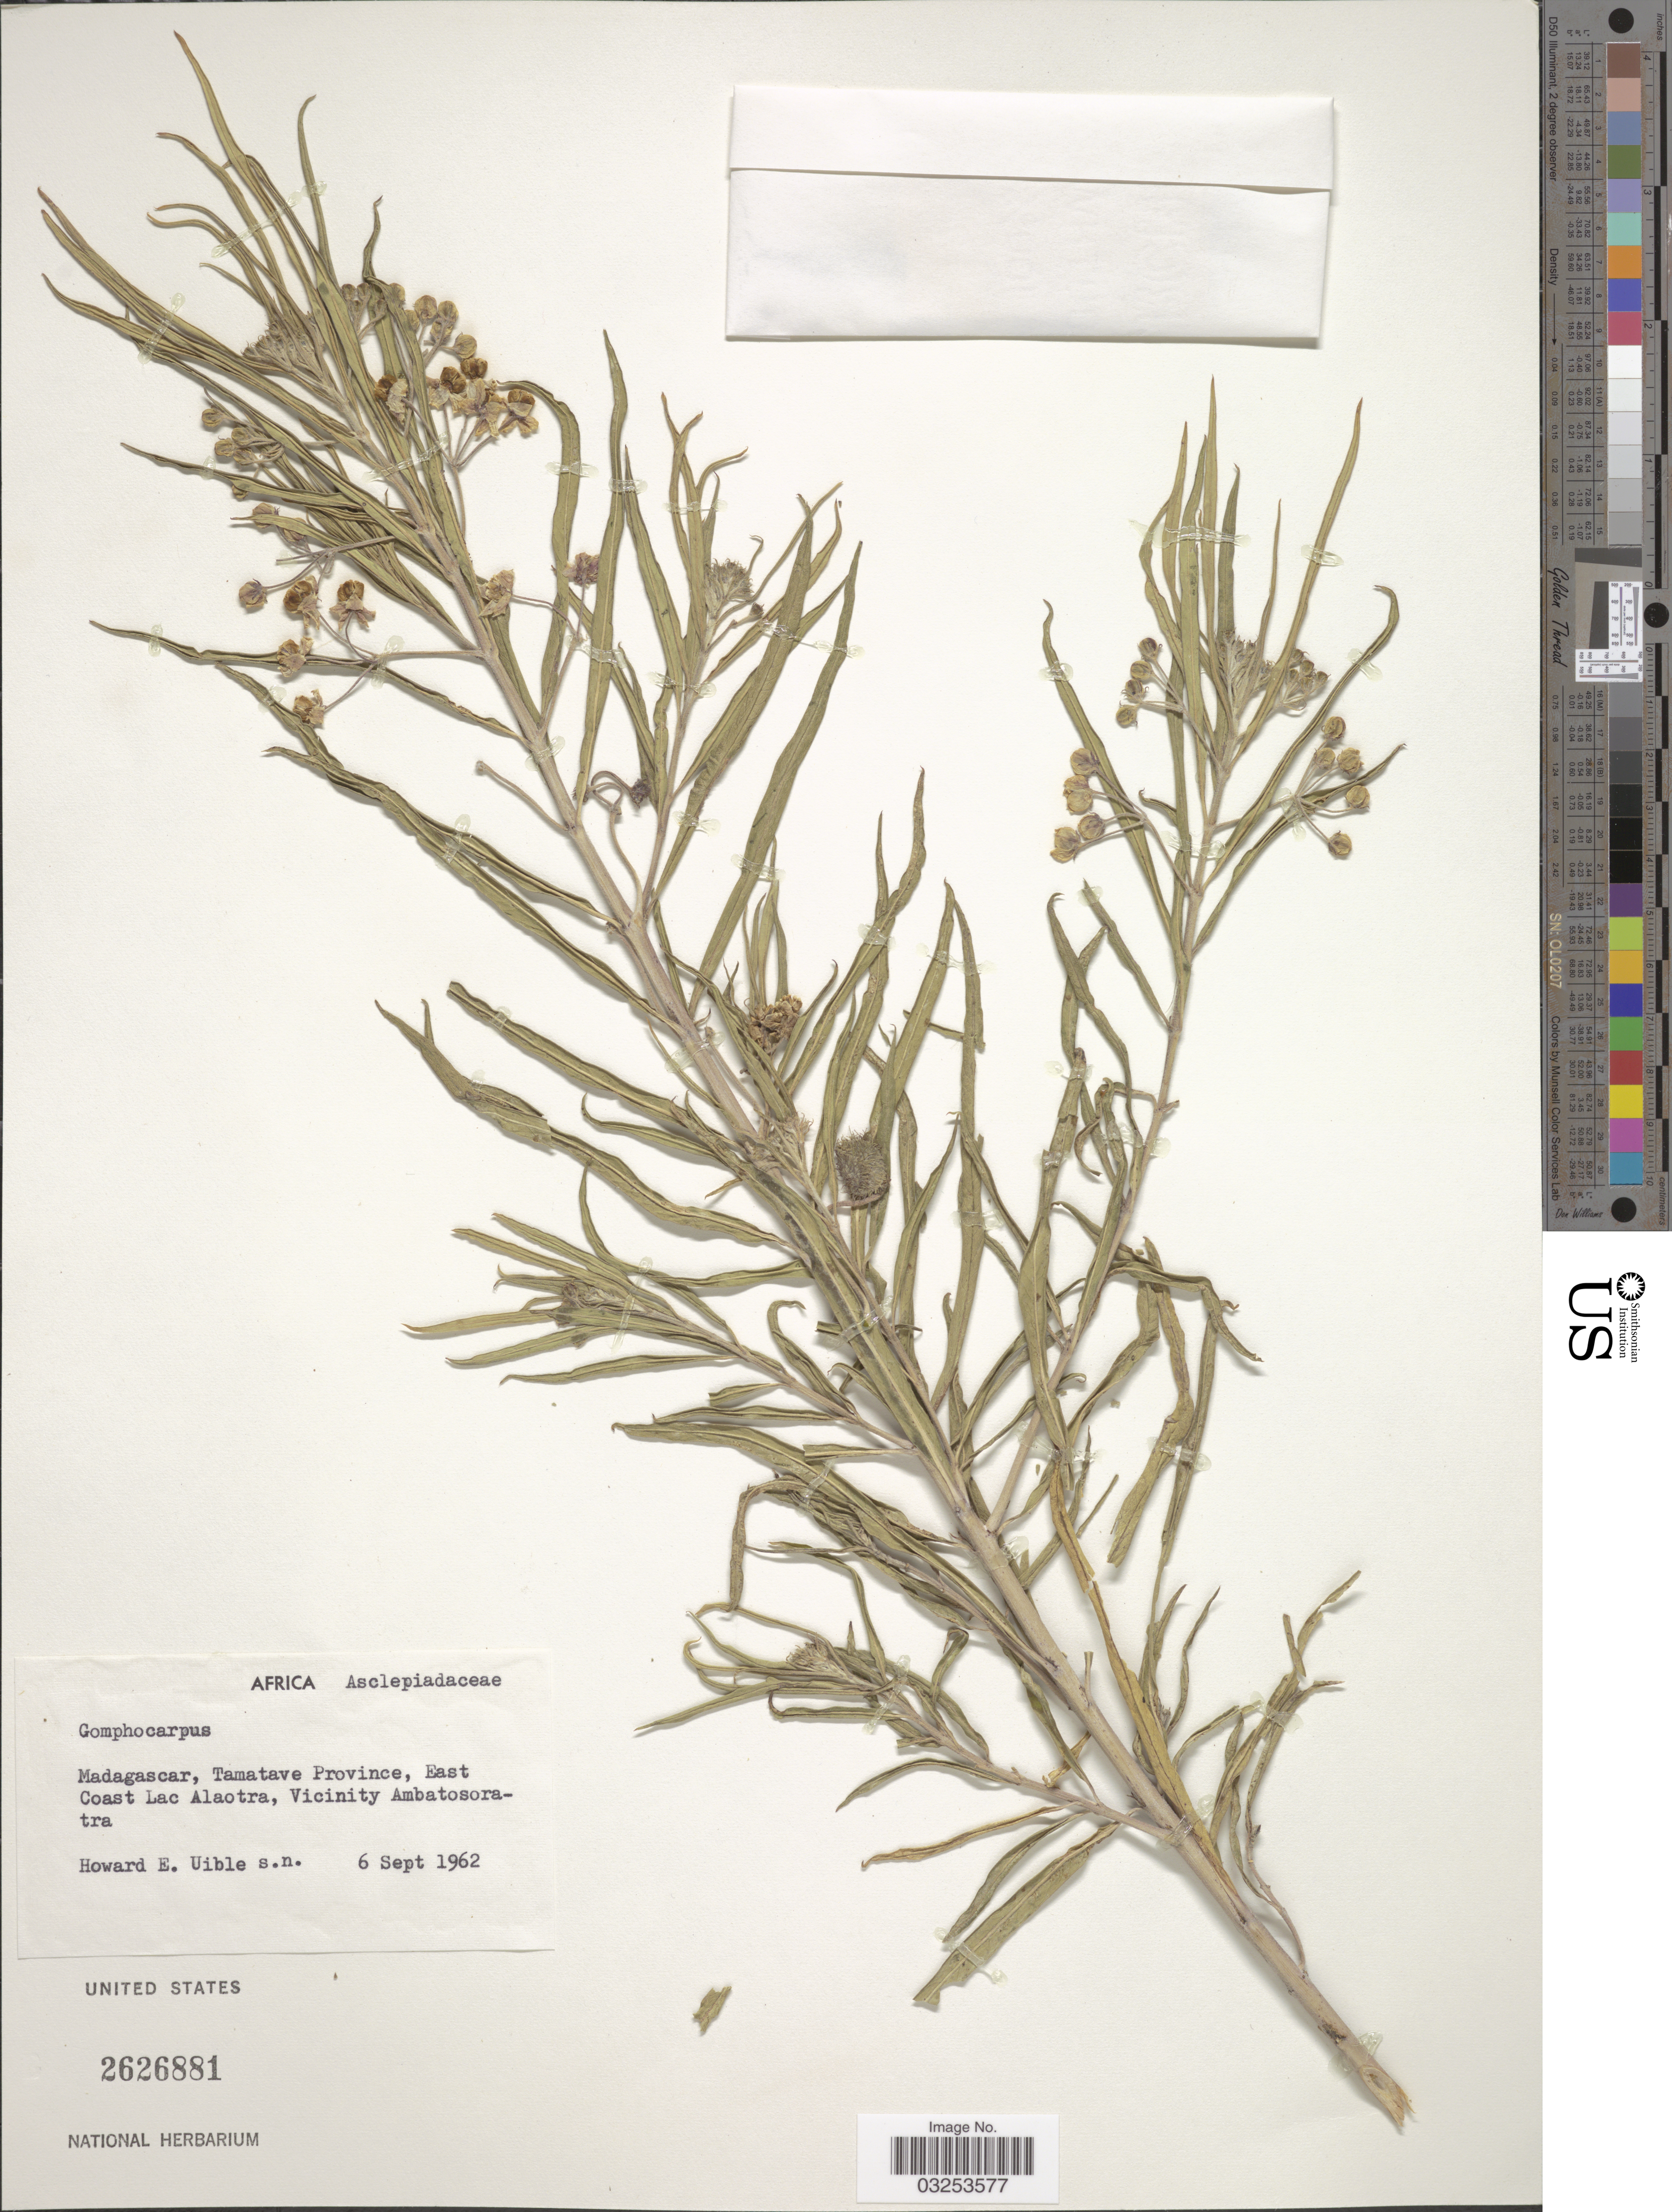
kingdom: Plantae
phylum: Tracheophyta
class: Magnoliopsida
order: Gentianales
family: Apocynaceae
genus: Gomphocarpus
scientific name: Gomphocarpus sp.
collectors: H. Uible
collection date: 1962-09-06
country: Madagascar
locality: Tamatave Province, East Coast Lac Alaotra, Vicinity Ambatosoratra.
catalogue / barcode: US 2626881